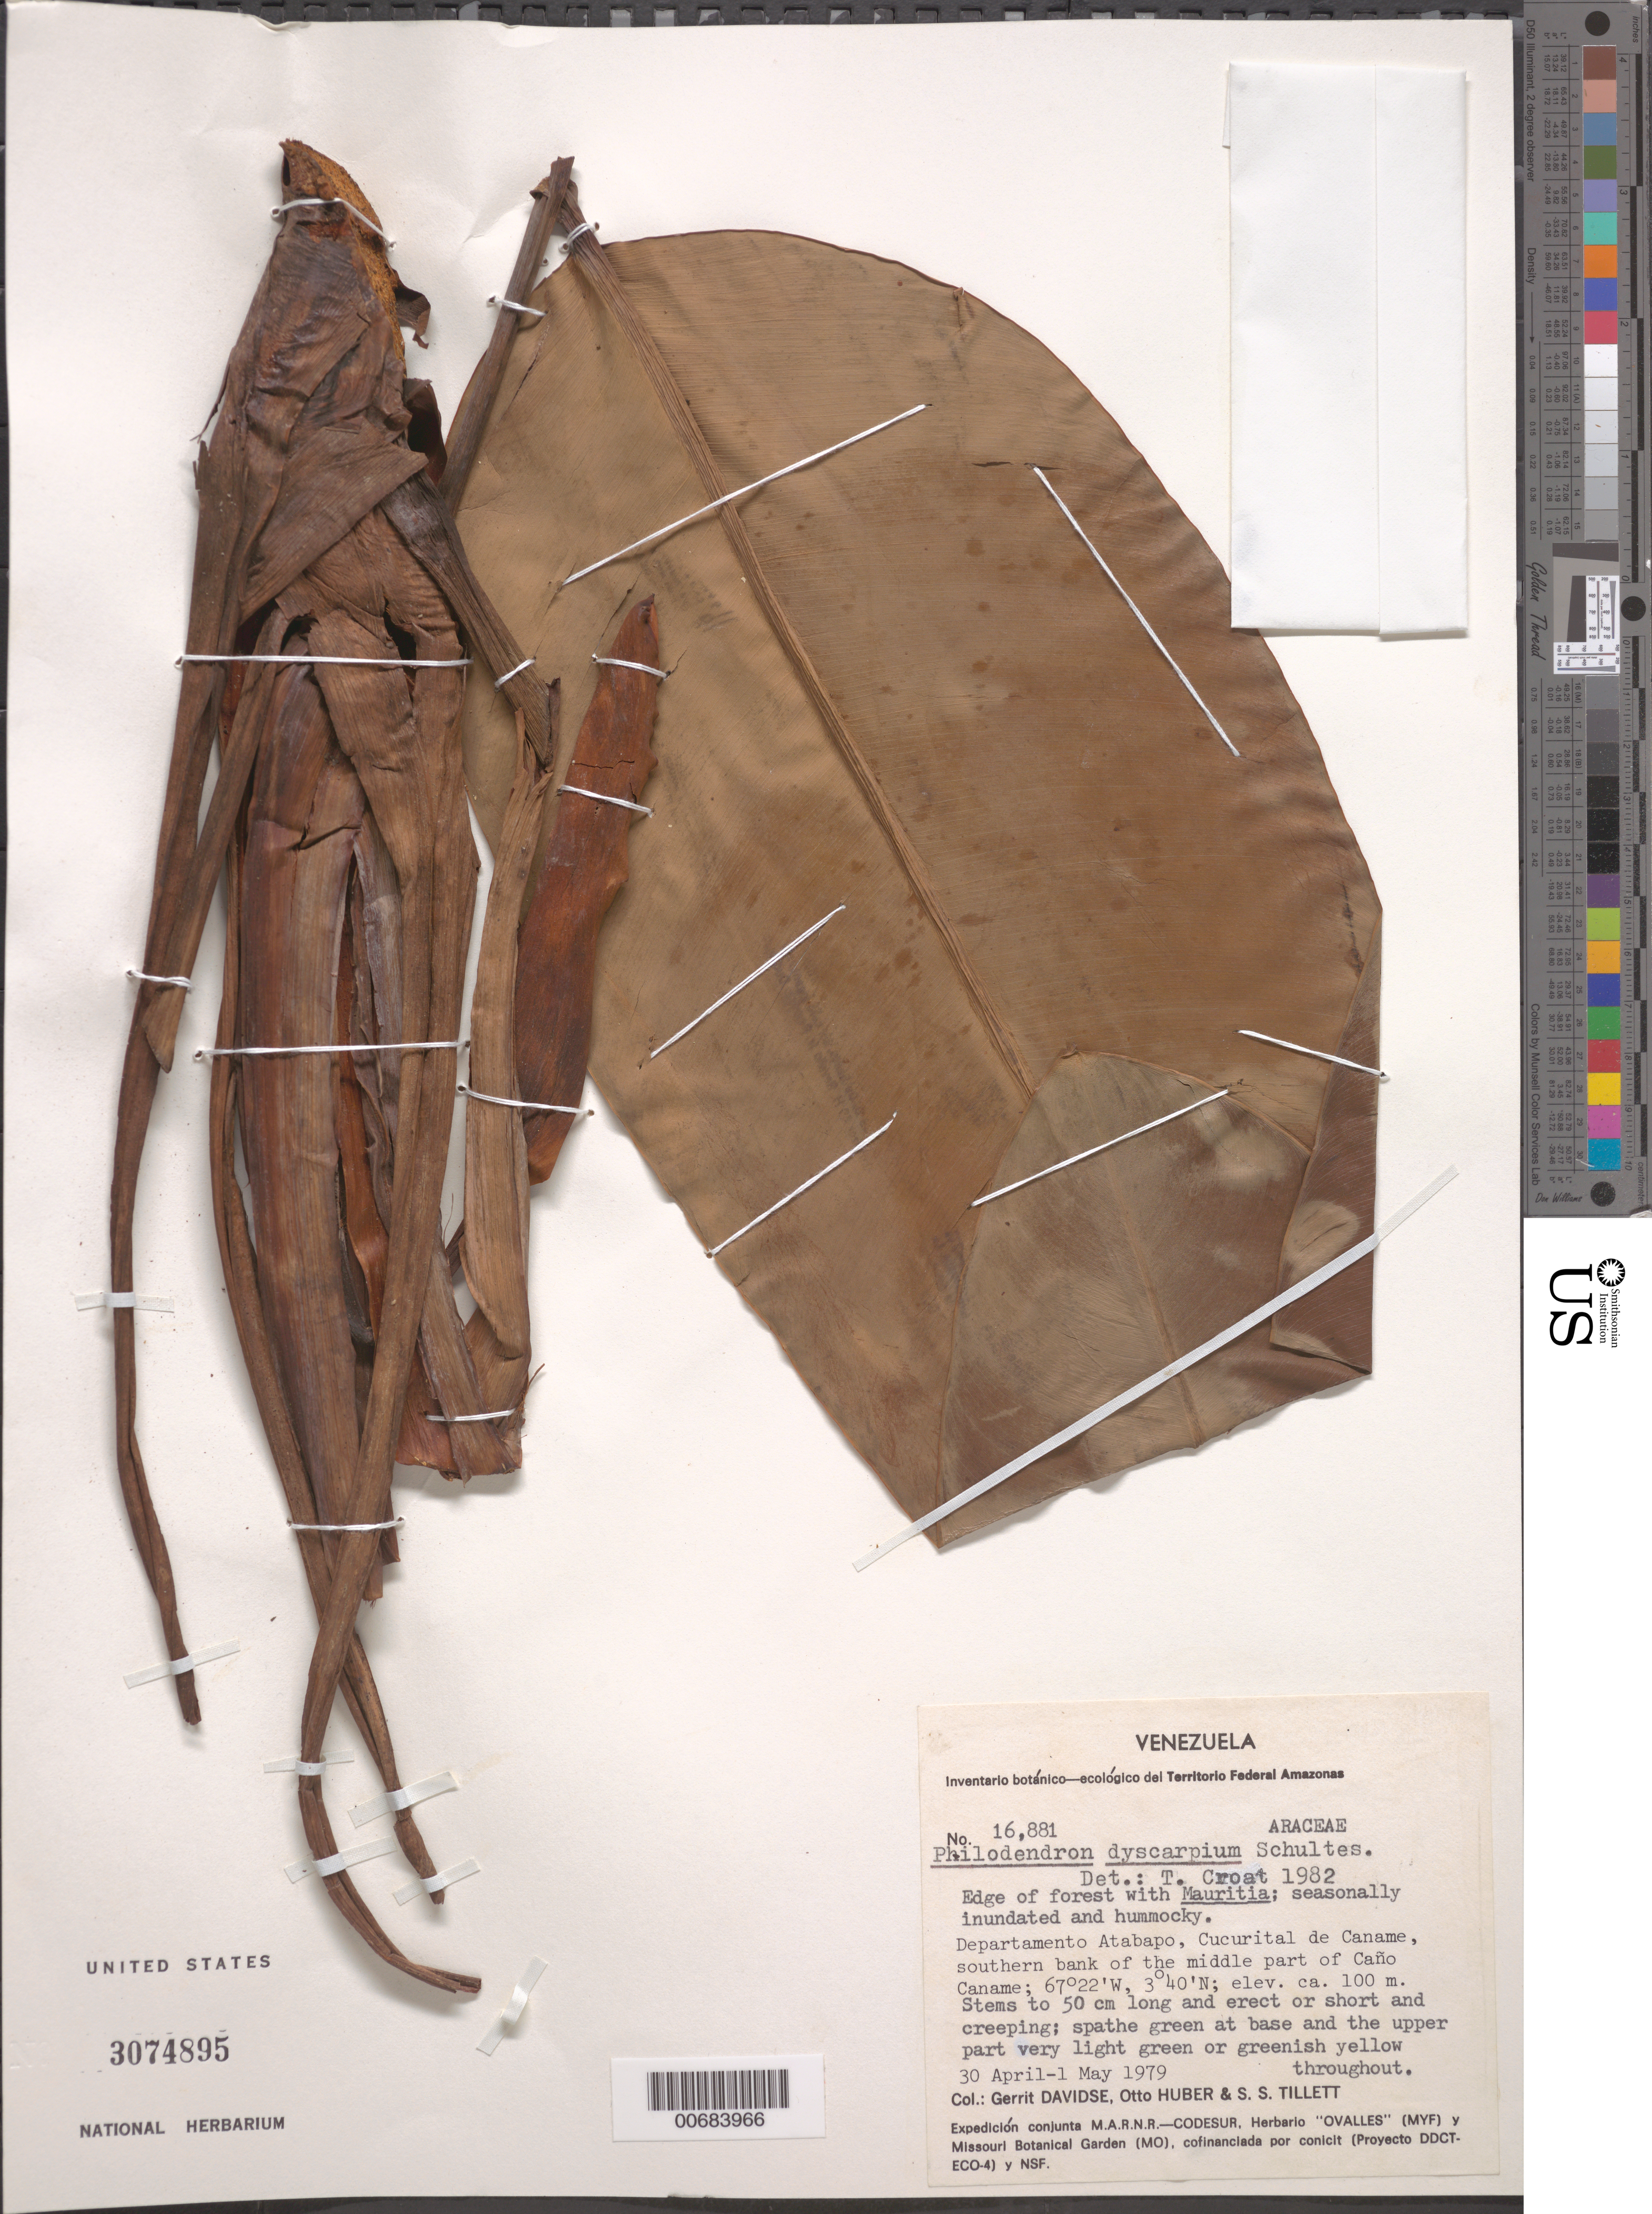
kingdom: Plantae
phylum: Tracheophyta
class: Liliopsida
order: Alismatales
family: Araceae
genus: Philodendron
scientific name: Philodendron dyscarpium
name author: R.E. Schult.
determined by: Croat, Thomas B., Missouri Botanical Garden (MO)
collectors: G. Davidse, O. Huber & S. S. Tillett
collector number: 16881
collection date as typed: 30-Apr-79 to 1-May-79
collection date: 1979-04-30/1979-05-01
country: Venezuela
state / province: Amazonas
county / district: Atabapo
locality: Cucurital de Caname, southern bank of the middle part of Caño Caname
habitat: Edge of forest with Mauritia; seasonally inundated and hummocky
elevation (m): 100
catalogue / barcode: US 3074895